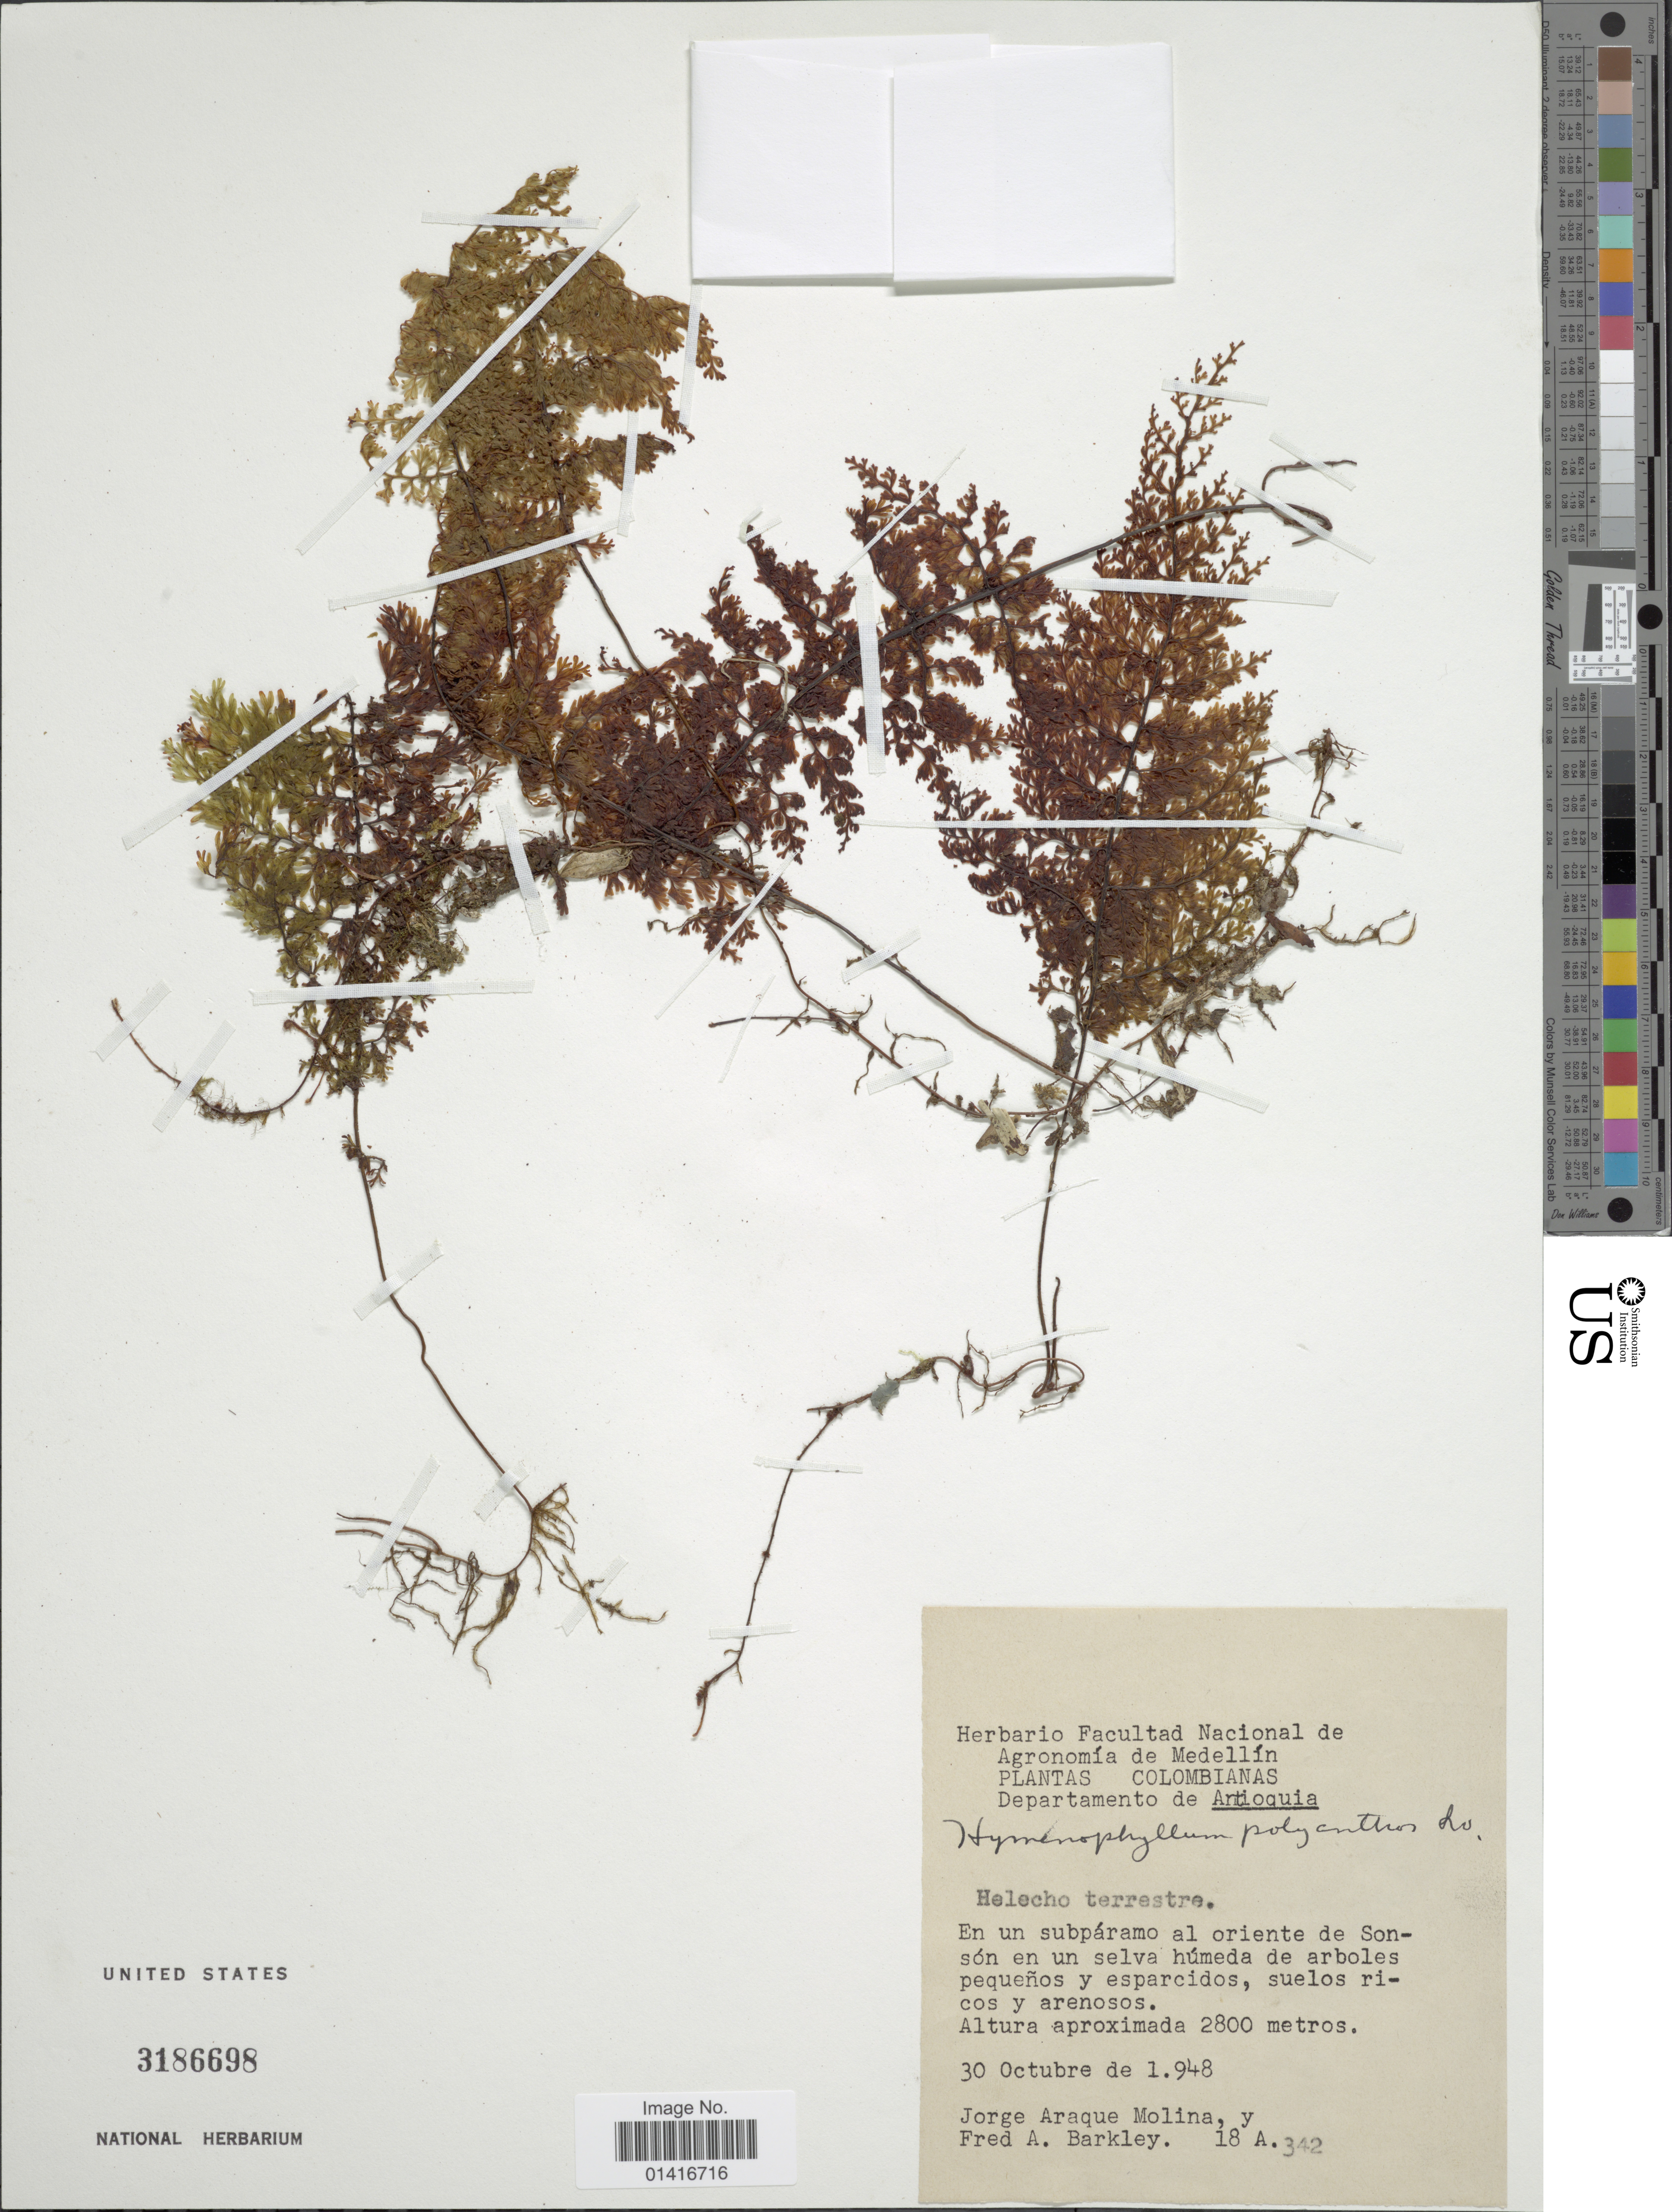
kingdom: Plantae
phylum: Tracheophyta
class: Polypodiopsida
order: Hymenophyllales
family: Hymenophyllaceae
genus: Hymenophyllum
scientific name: Hymenophyllum polyanthos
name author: (Sw.) Sw.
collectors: J. Araque Molina & F. A. Barkley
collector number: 18 A. 342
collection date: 1948-10-30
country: Colombia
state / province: Antioquia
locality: Departamento de Antioquia. Helecho terrestre. En un subpáramo al oriente de Sonsón en un selva húmeda de arboles pequeños y esparcidos, suelos ricos y arenosos.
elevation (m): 2800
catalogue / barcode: US 3186698